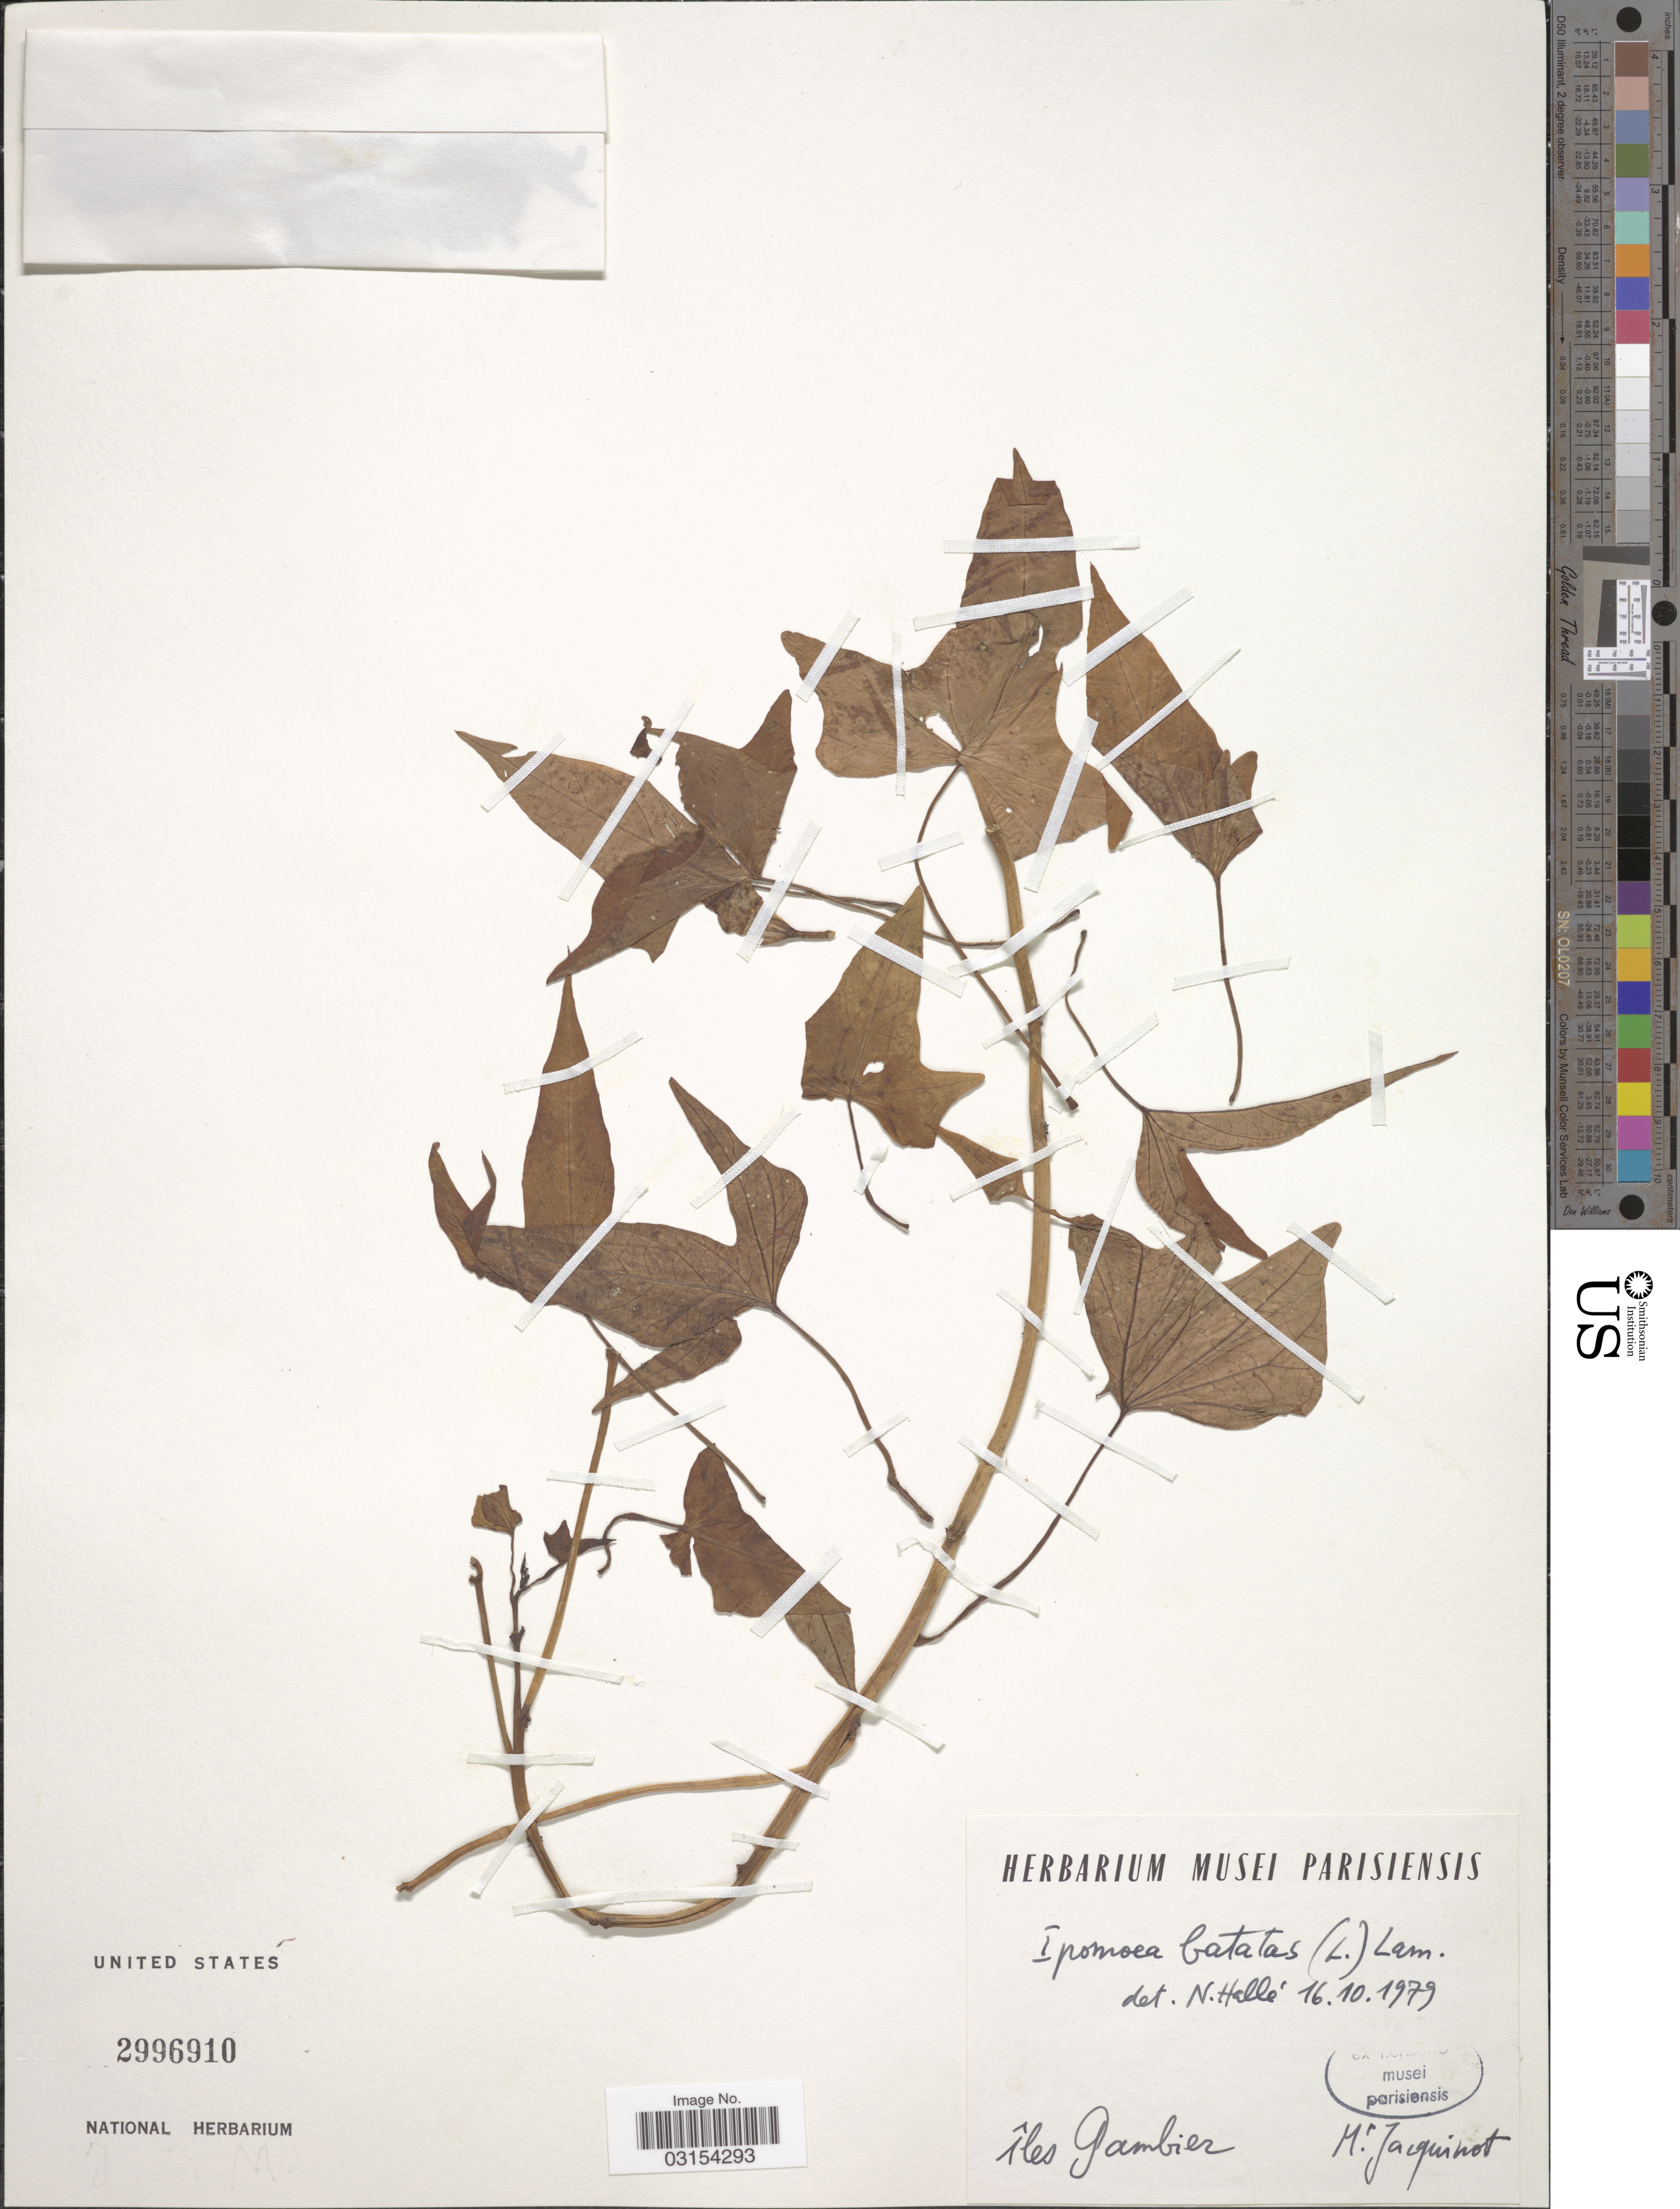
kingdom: Plantae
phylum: Tracheophyta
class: Magnoliopsida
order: Solanales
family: Convolvulaceae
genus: Ipomoea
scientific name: Ipomoea batatas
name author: (L.) Lam.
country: French Polynesia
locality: Îles Gambier.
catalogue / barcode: US 2996910